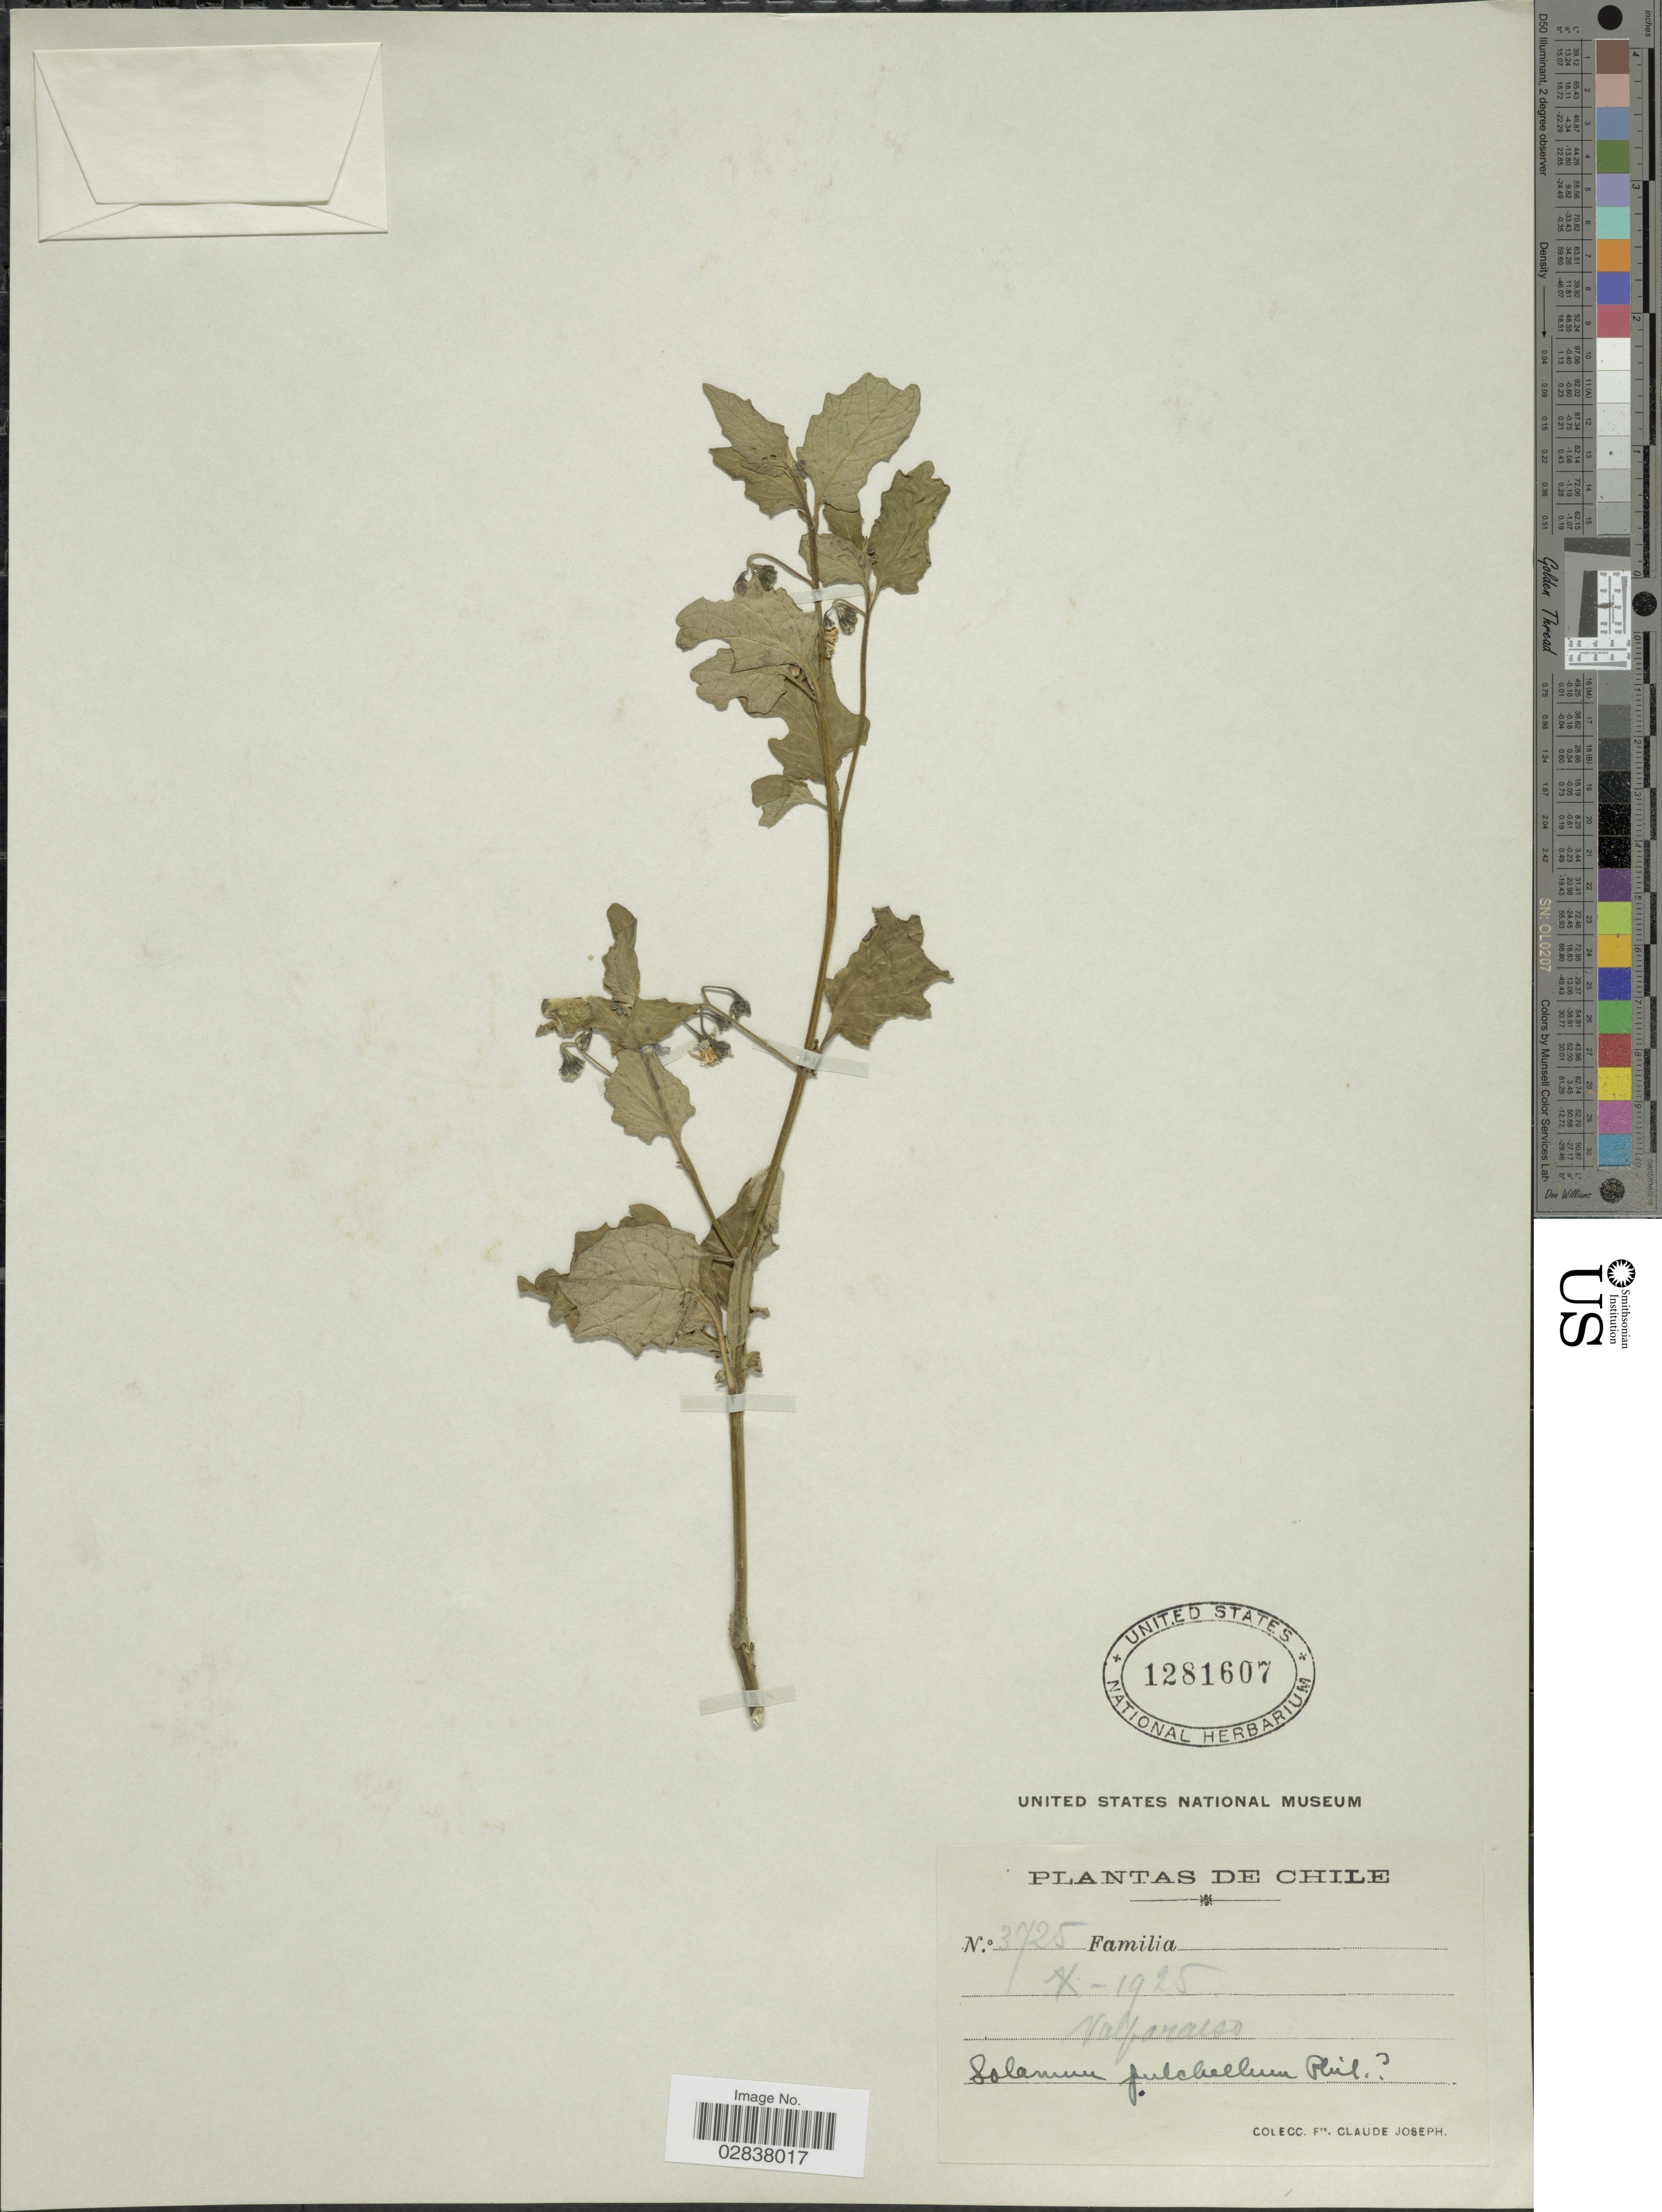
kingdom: Plantae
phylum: Tracheophyta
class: Magnoliopsida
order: Solanales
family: Solanaceae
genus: Solanum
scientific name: Solanum nigrum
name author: L.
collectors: Bro. Claude-Joseph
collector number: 3725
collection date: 1925-10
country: Chile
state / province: Valparaíso (V)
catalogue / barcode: US 1281607